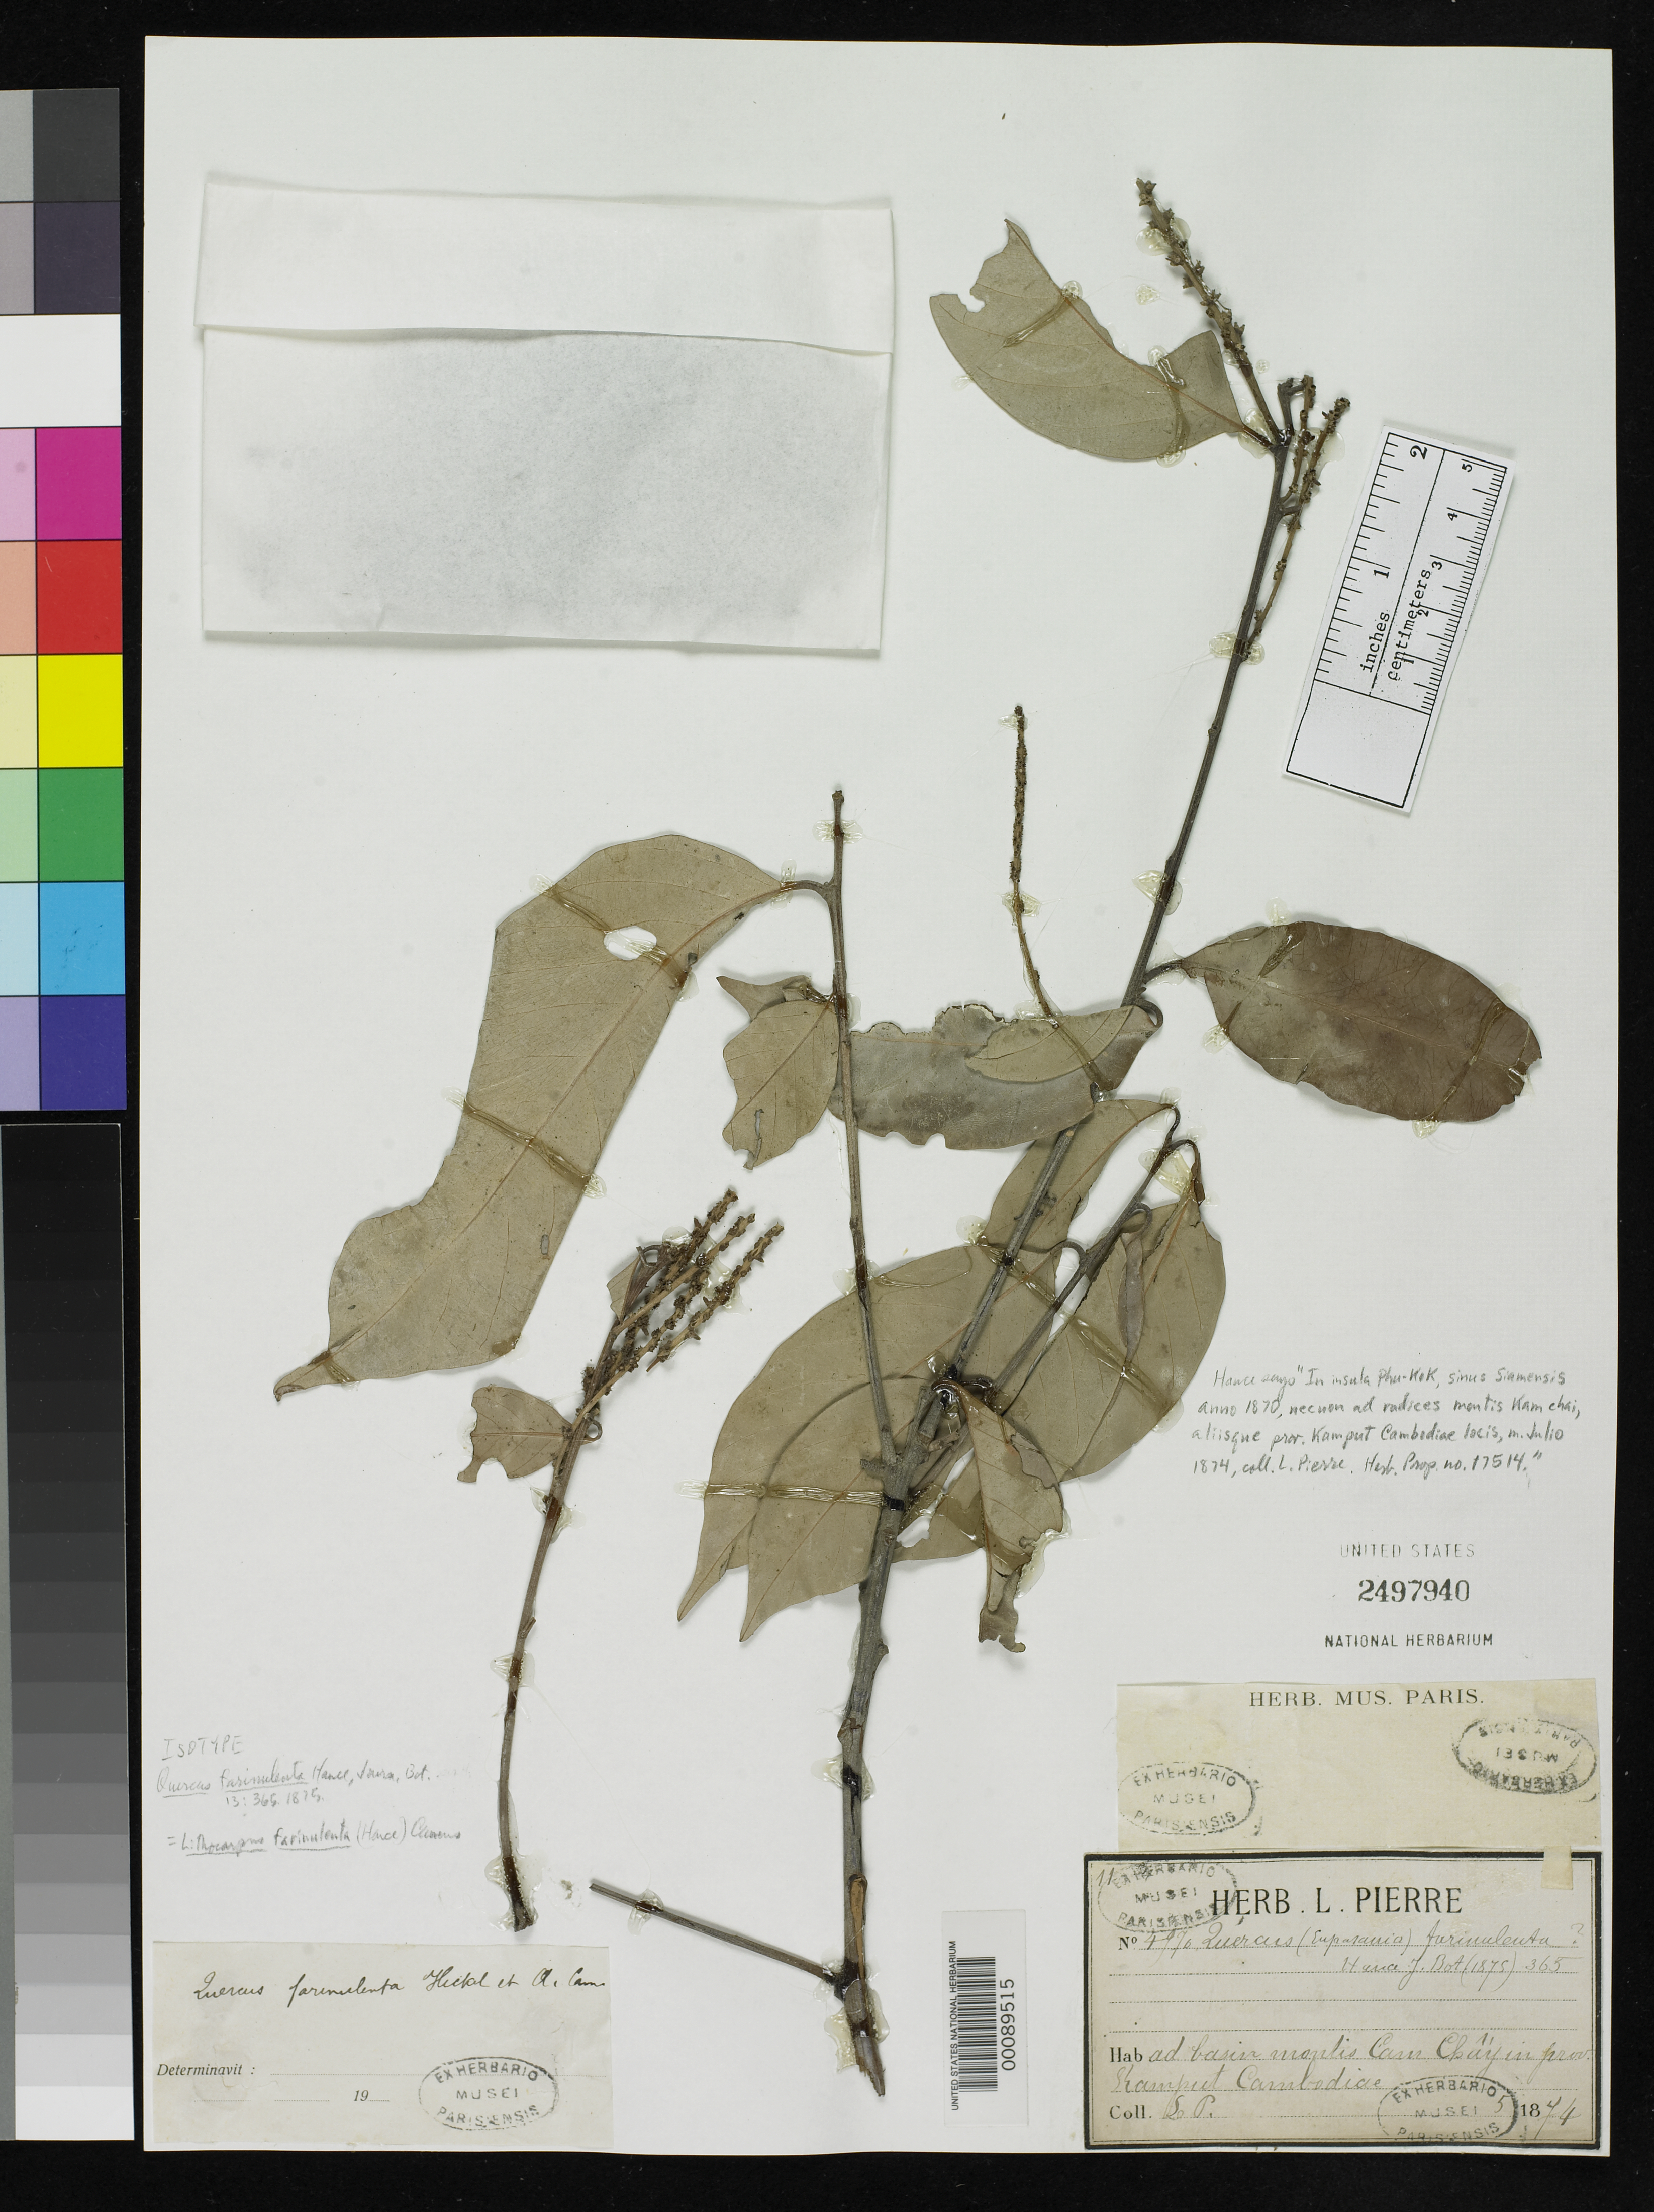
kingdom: Plantae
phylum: Tracheophyta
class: Magnoliopsida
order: Fagales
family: Fagaceae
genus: Quercus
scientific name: Quercus farinulenta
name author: Hance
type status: Isotype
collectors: J. Pierre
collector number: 4976 (herb. prop. 17514)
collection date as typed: Jul 1870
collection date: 1870-07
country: Cambodia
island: Phu-Kok Island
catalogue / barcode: US 2497940